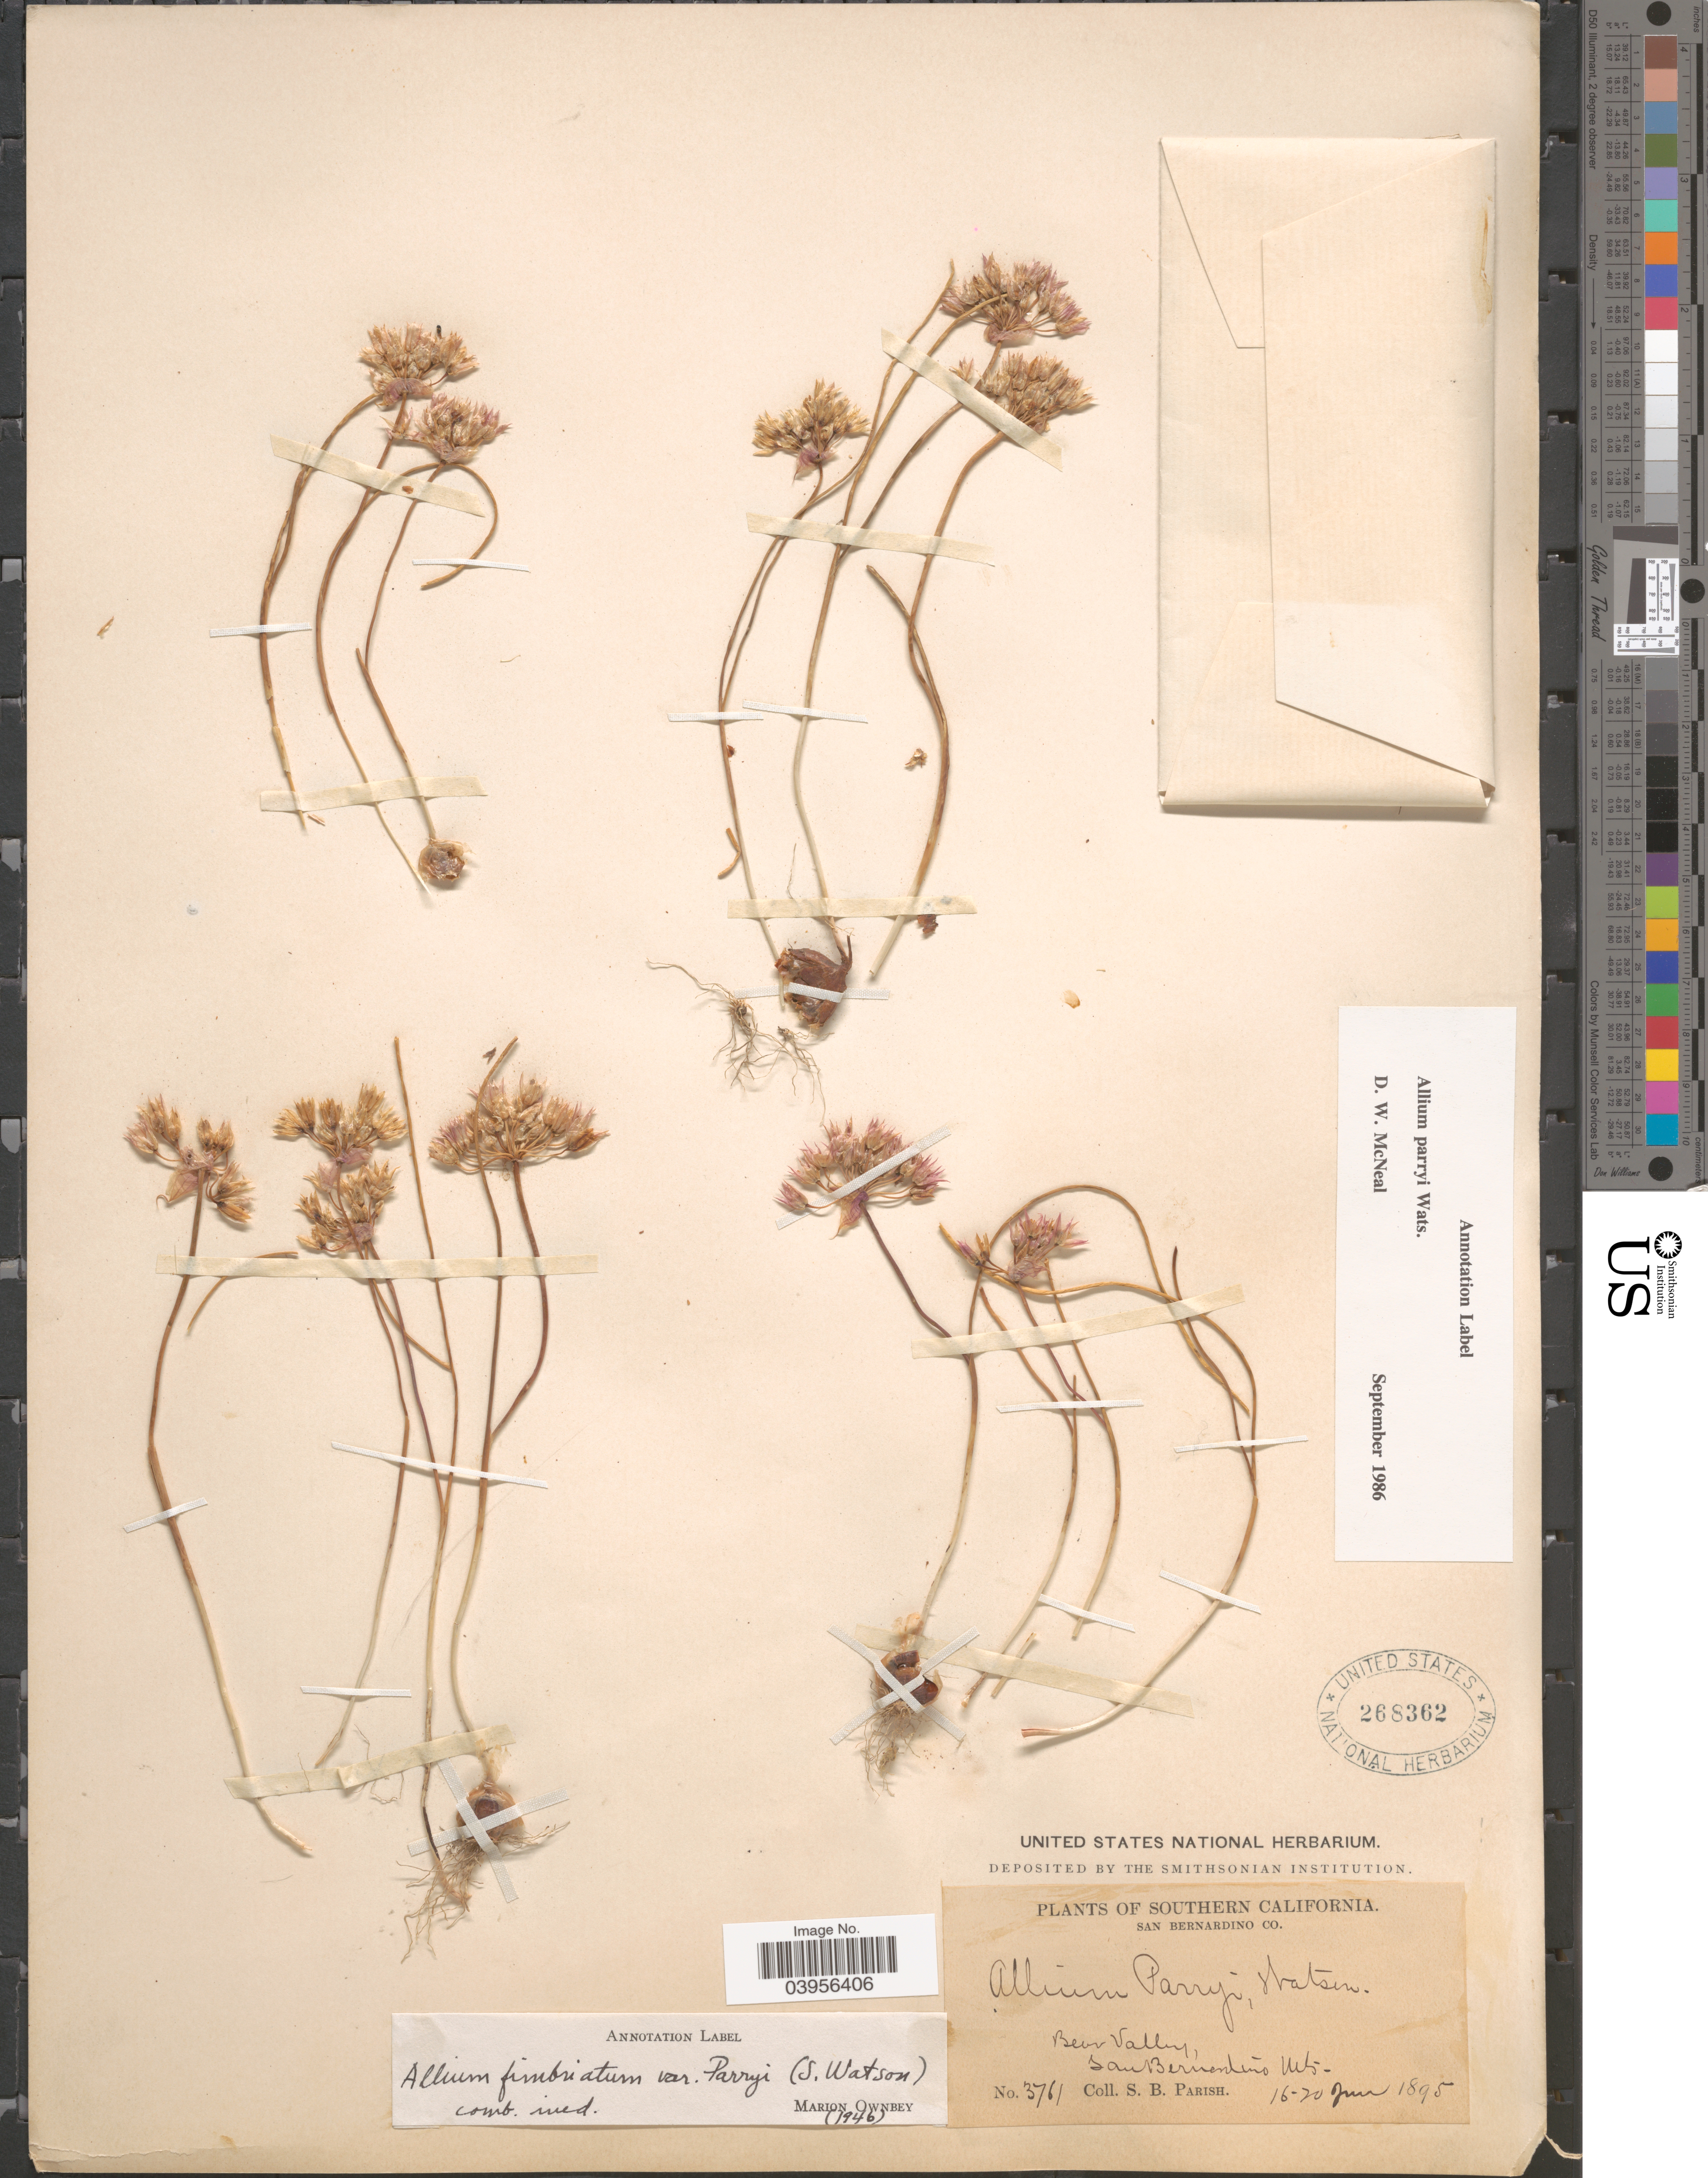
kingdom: Plantae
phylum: Tracheophyta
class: Liliopsida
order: Asparagales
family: Amaryllidaceae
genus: Allium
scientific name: Allium parryi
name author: S. Watson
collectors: S. B. Parish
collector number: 3761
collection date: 1895-06-16/1895-06-20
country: United States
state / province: California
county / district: San Bernardino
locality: Southern California. San Bernardino Co. Bear Valley, San Bernardino Mts.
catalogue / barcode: US 268362